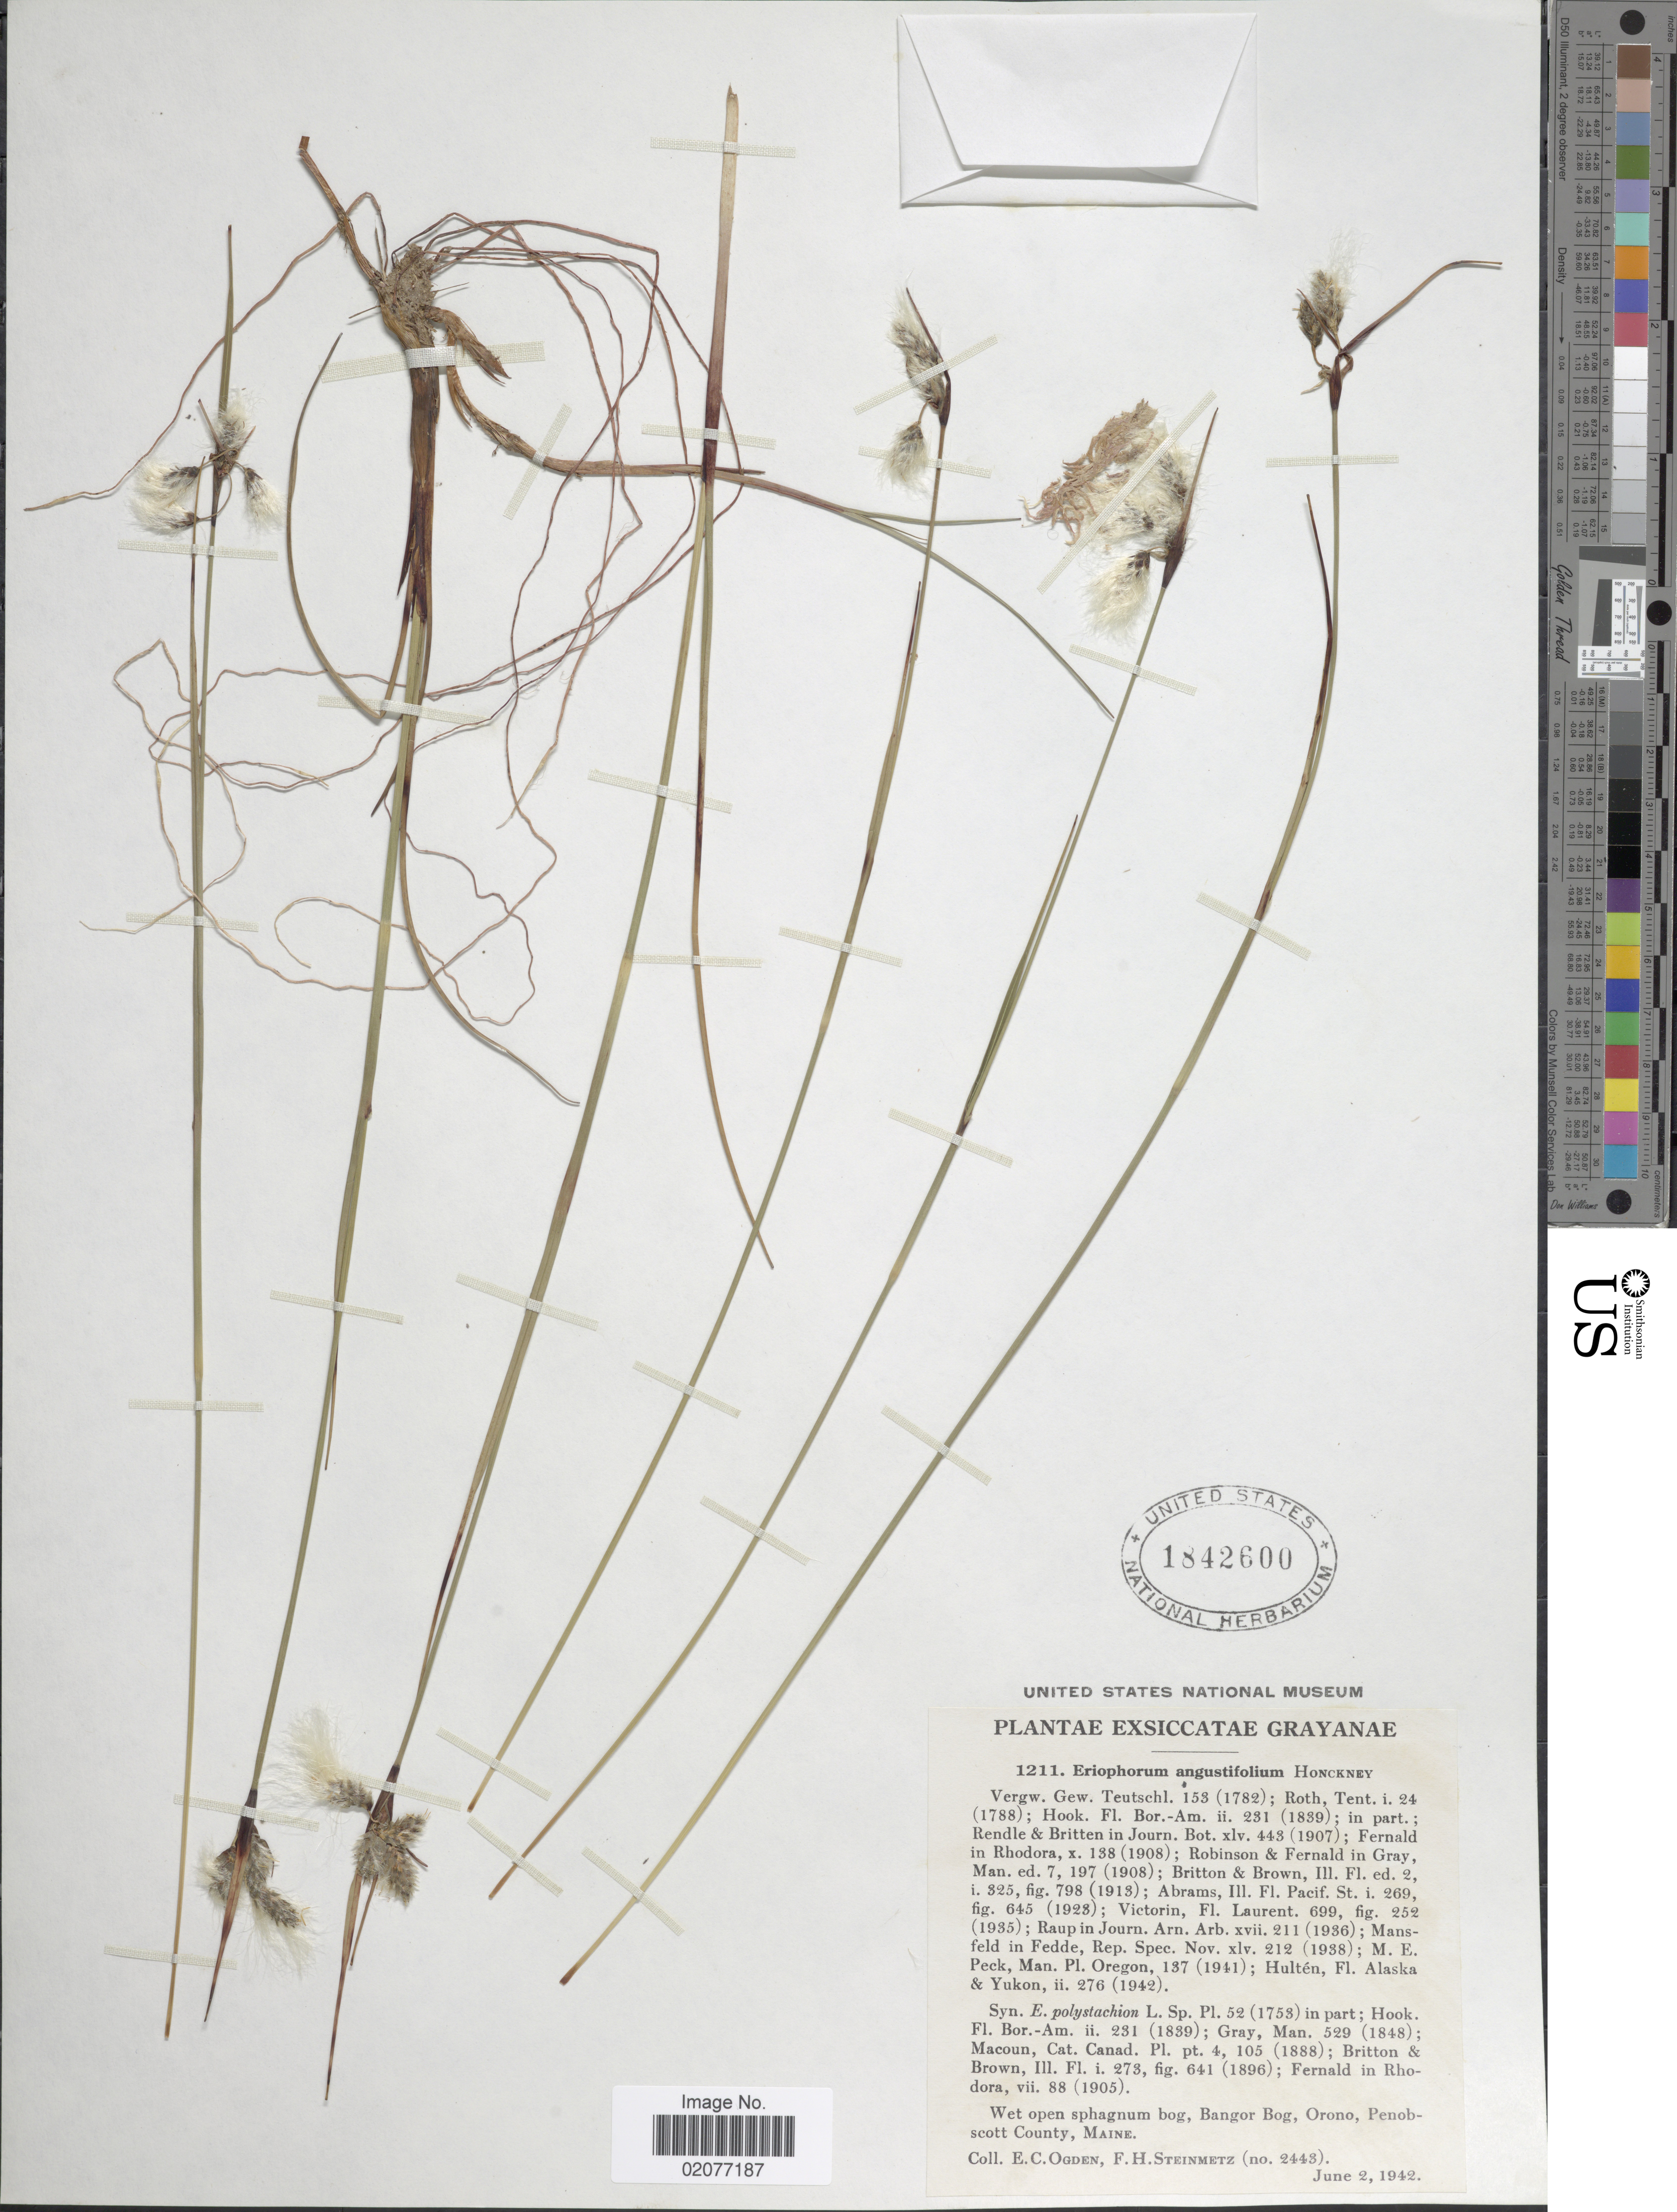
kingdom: Plantae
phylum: Tracheophyta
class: Liliopsida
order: Poales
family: Cyperaceae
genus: Eriophorum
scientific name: Eriophorum angustifolium subsp. angustifolium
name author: Honck.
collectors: E. Ogden & F. H. Steinmetz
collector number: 2443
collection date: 1942-06-02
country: United States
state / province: Maine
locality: Wet open spaghnum bog, Bangor Bog, Orono, Penobscott County, Maine.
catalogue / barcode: US 184200